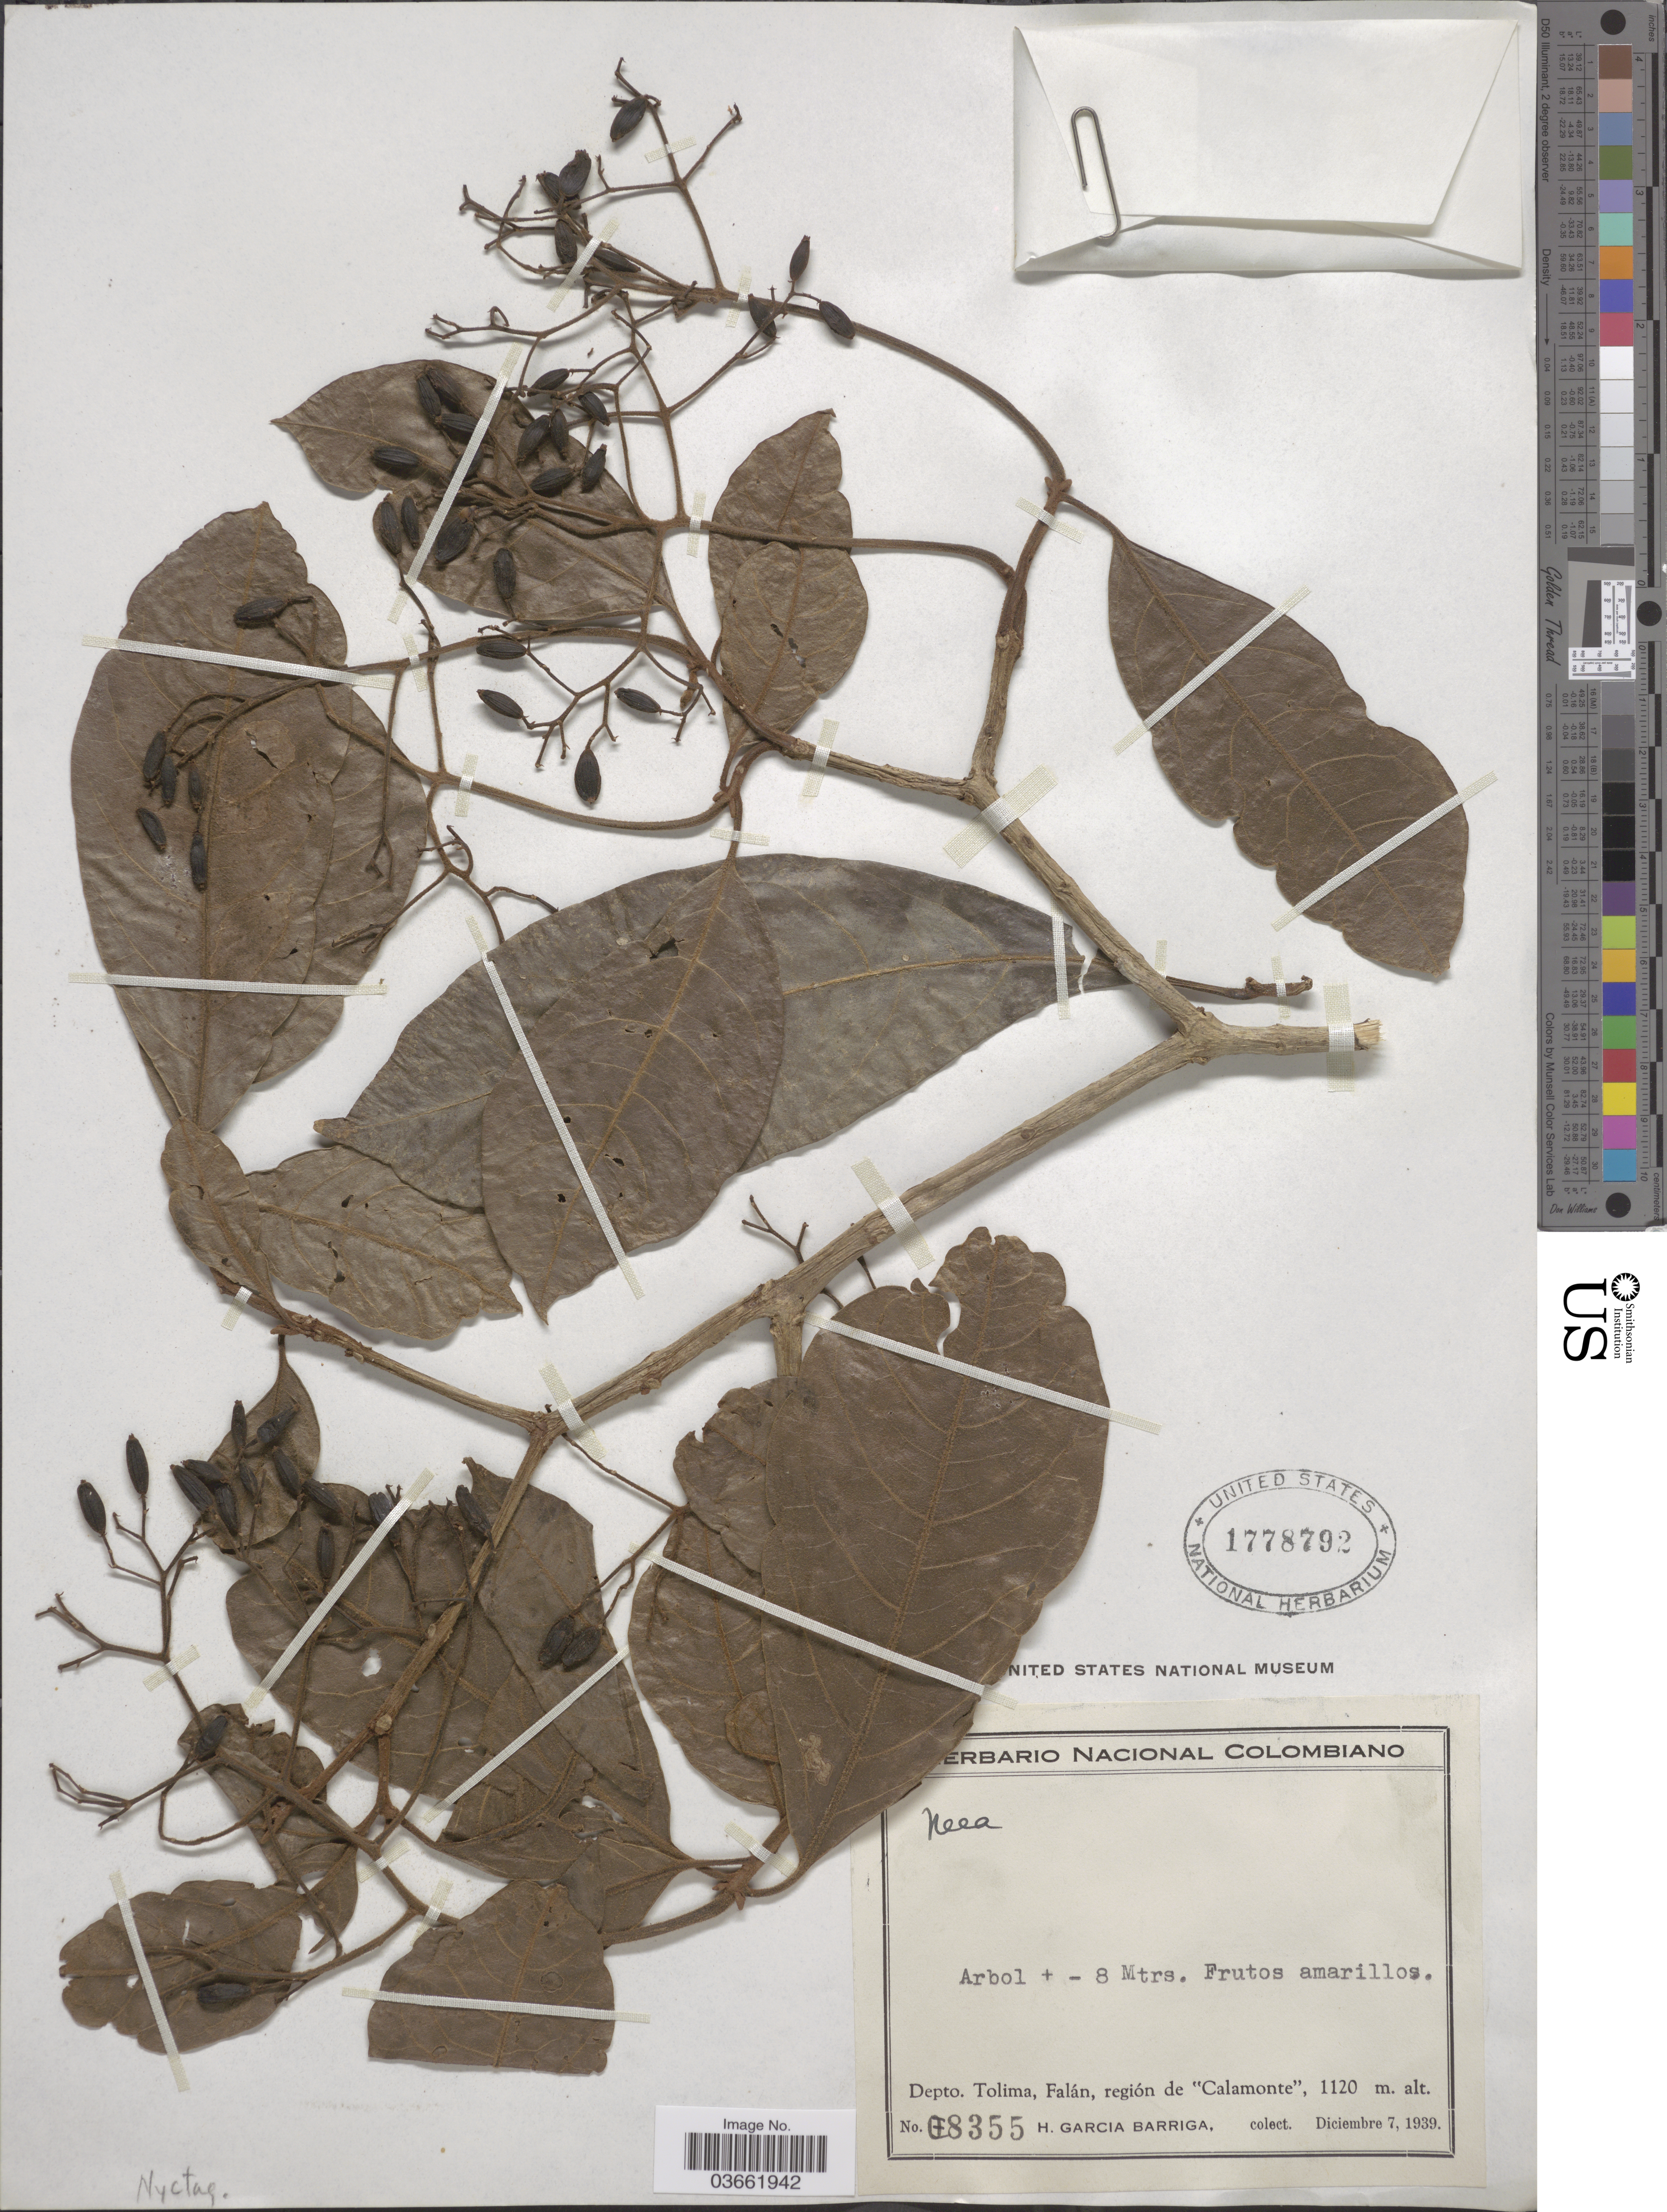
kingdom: Plantae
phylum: Tracheophyta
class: Magnoliopsida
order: Caryophyllales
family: Nyctaginaceae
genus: Neea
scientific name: Neea sp.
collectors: H. García Barriga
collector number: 8355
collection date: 1939-12-07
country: Colombia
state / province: Tolima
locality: Depto. Tolima, Falán, región de "Calamonte".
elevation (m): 1120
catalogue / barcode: US 1778792